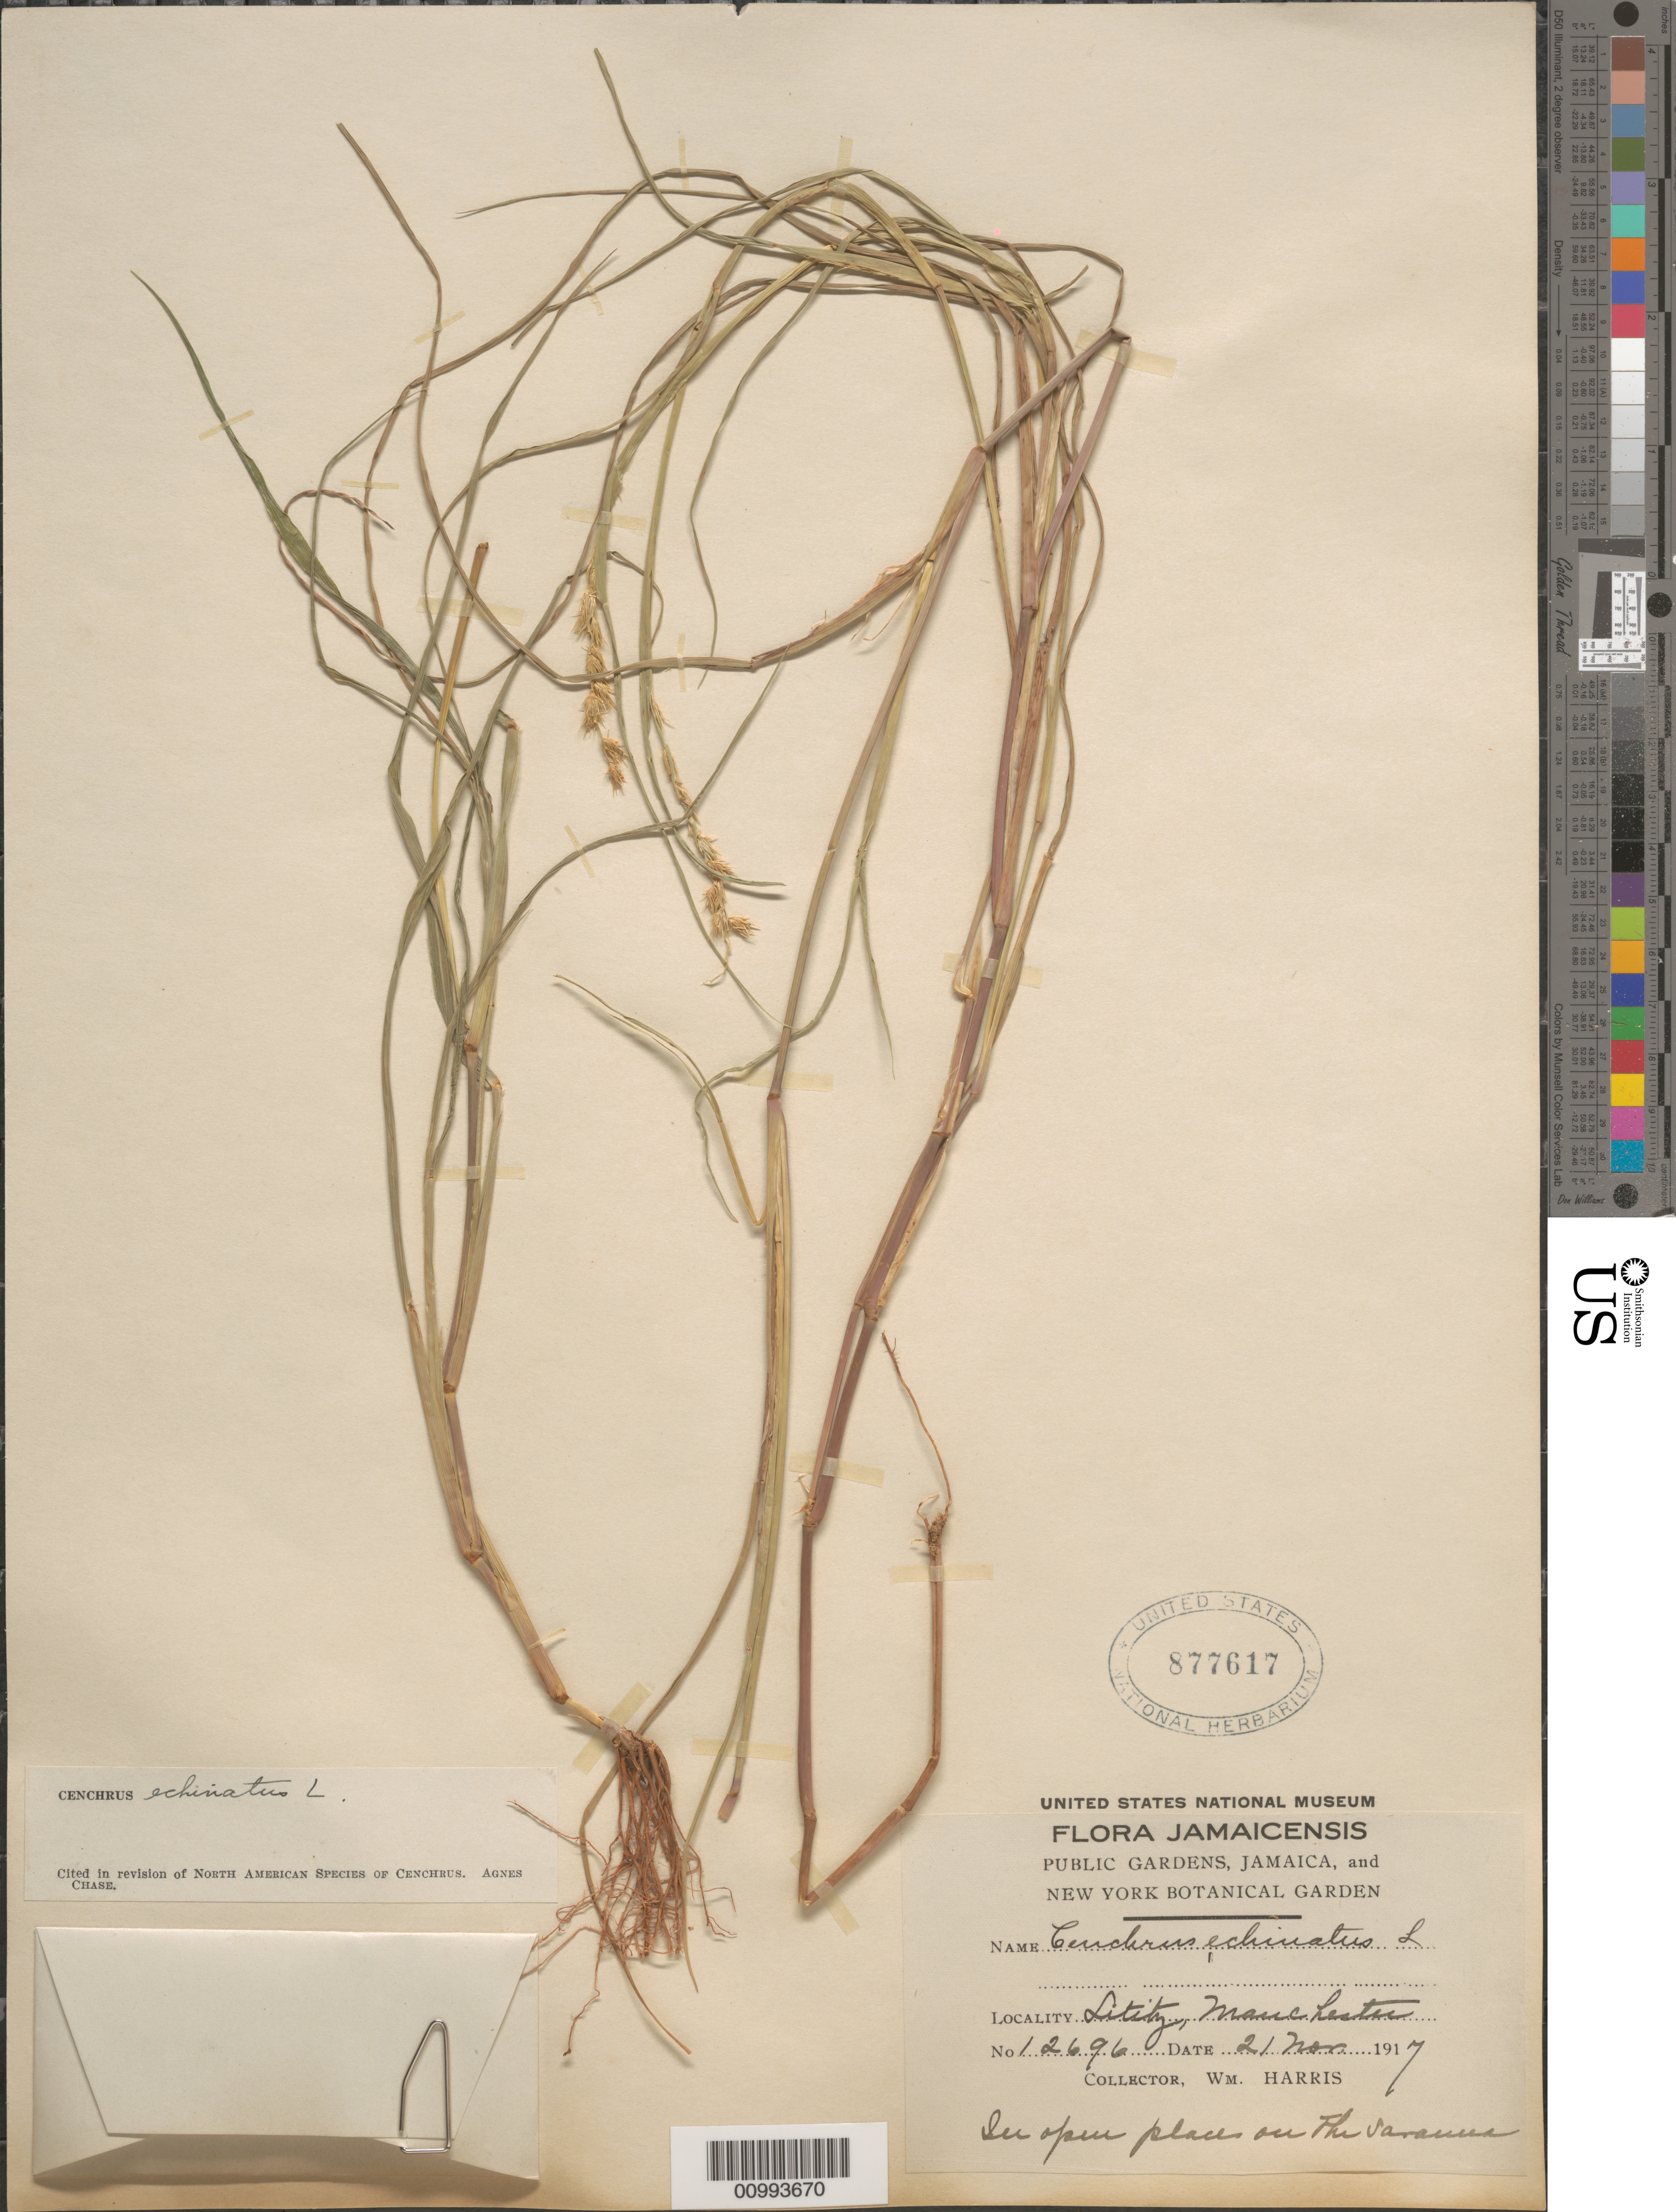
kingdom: Plantae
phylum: Tracheophyta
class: Liliopsida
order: Poales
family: Poaceae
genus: Cenchrus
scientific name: Cenchrus echinatus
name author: L.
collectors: W. H. Harris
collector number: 12696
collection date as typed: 21 Nov 1917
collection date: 1917-11-21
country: Jamaica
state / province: Manchester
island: Jamaica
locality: Lititz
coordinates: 0 N, 0 E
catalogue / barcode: US 877617